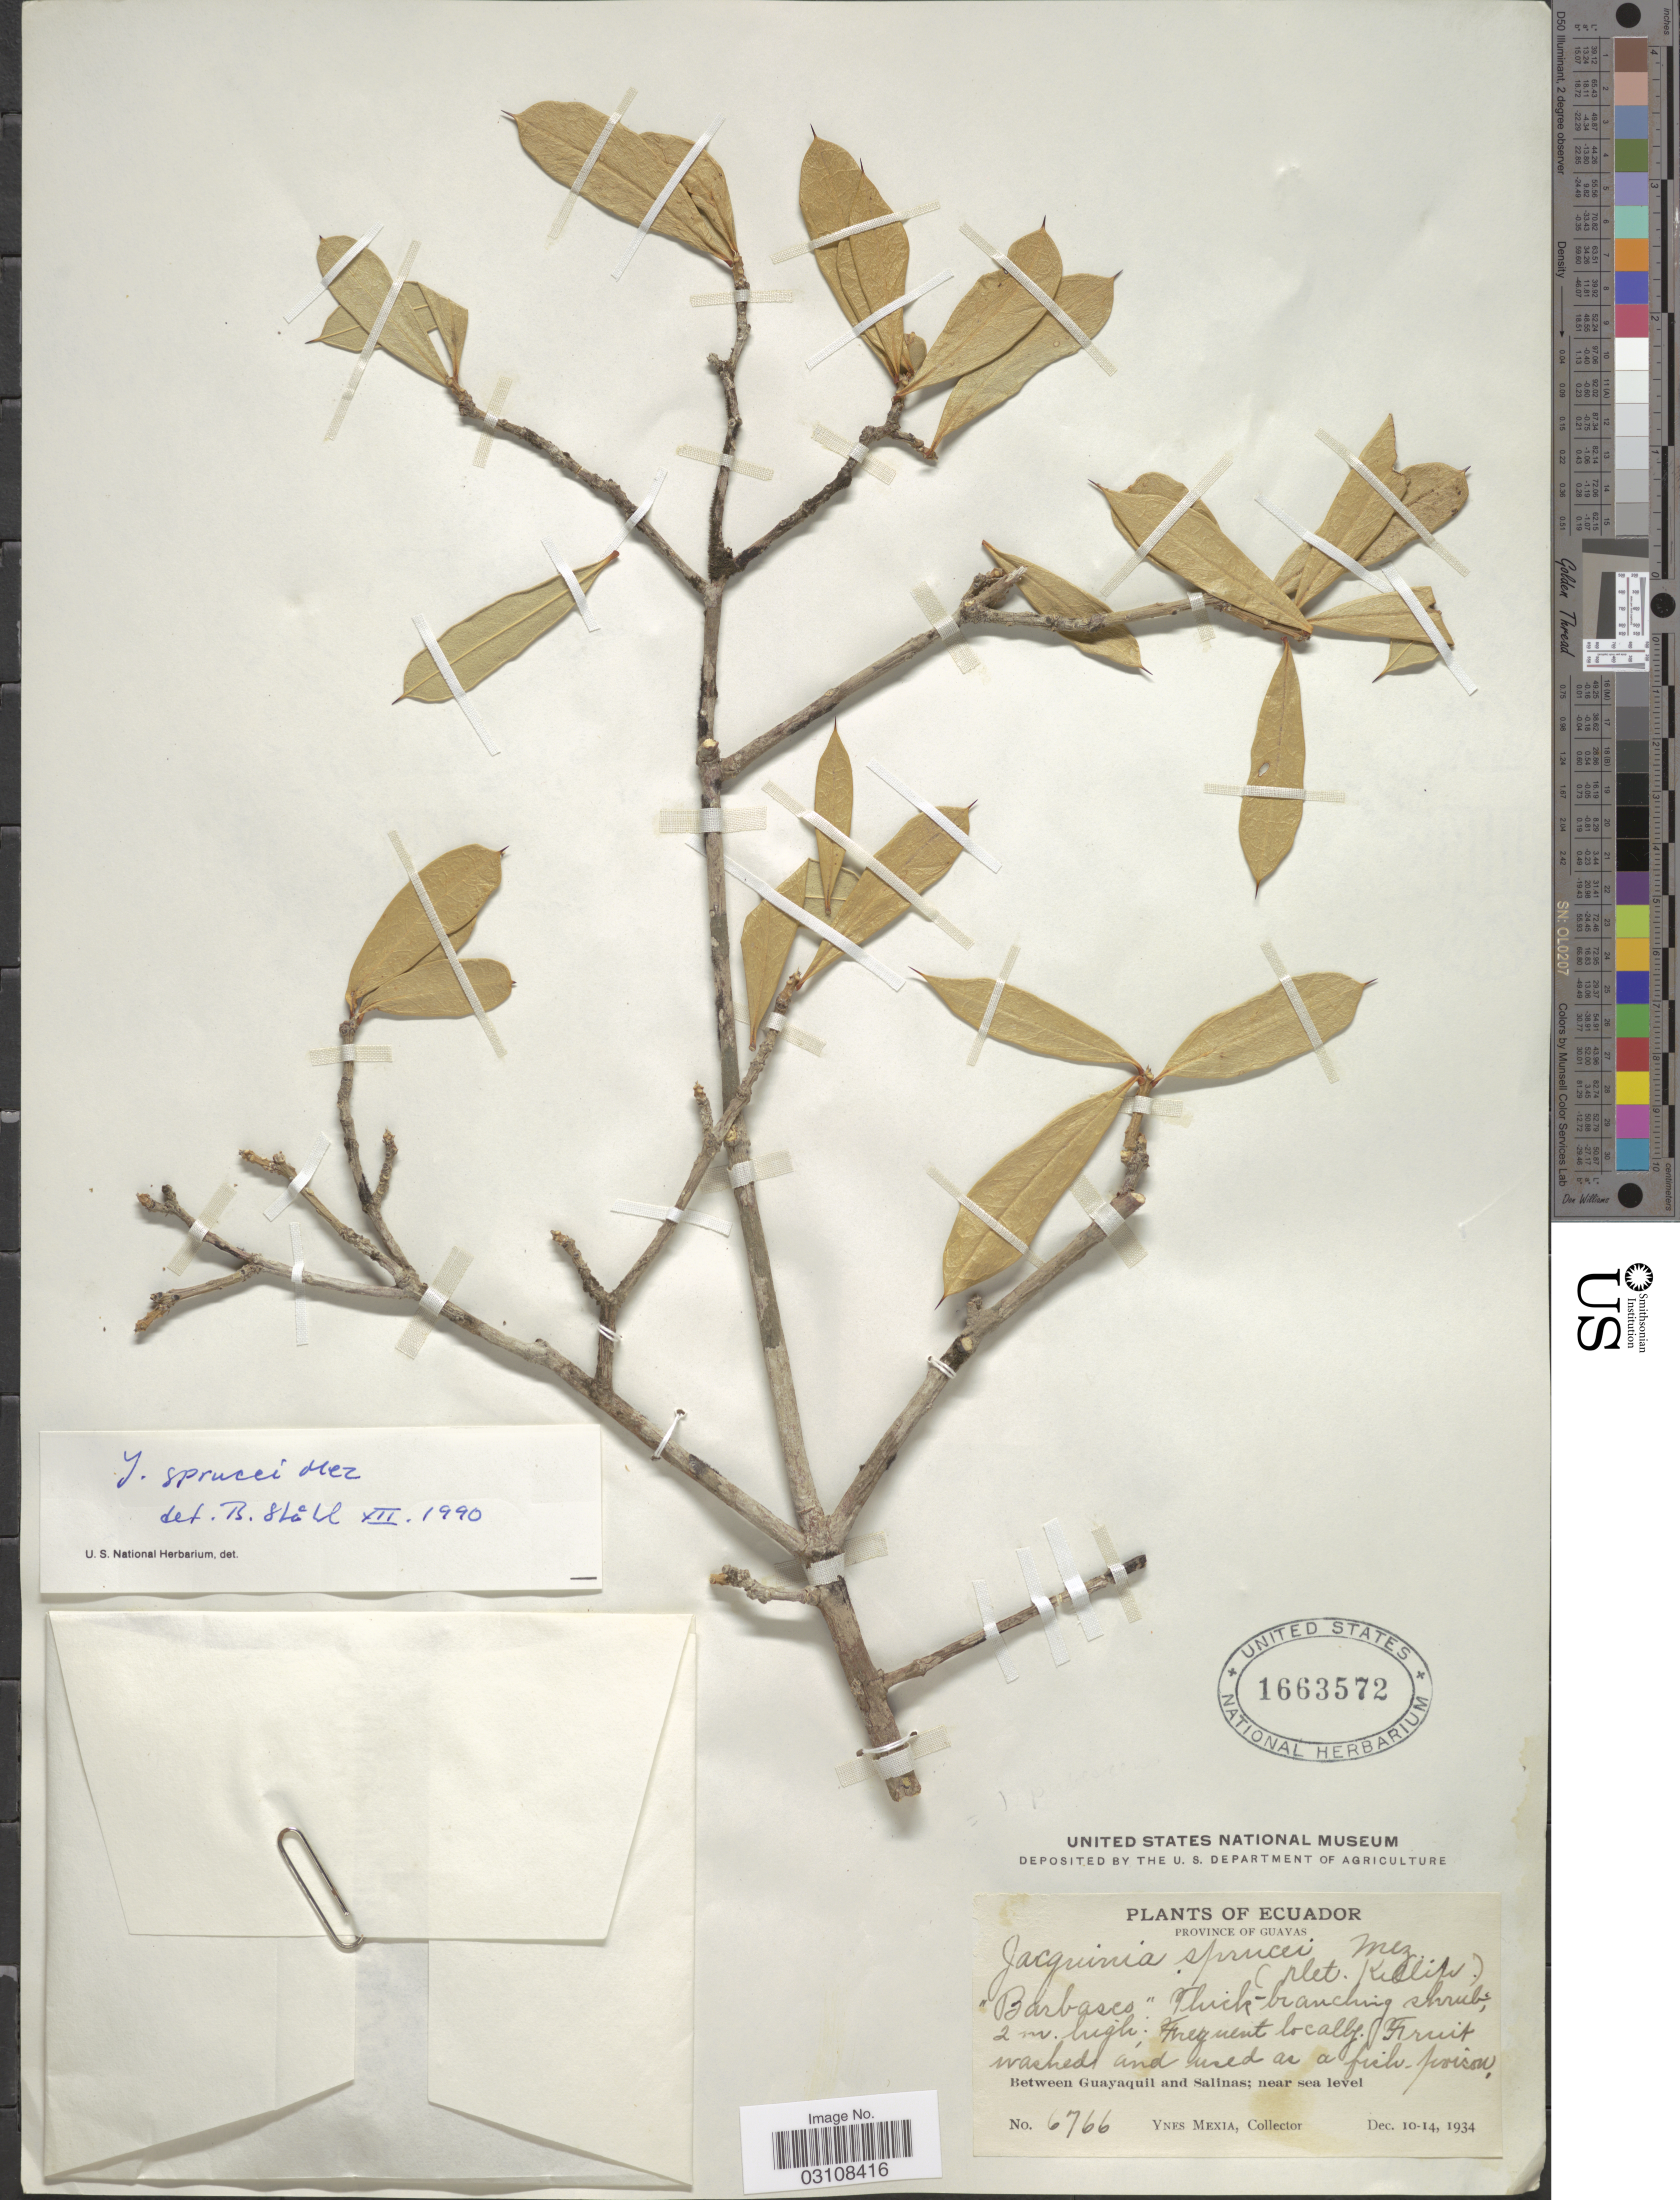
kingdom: Plantae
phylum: Tracheophyta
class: Magnoliopsida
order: Ericales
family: Primulaceae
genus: Bonellia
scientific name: Bonellia sprucei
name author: (Mez) B. Ståhl & Källersjö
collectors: Y. Mexia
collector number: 6766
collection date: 1934-12-10/1934-12-14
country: Ecuador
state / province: Guayas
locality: Between Guayaquil and Salinas.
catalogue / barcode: US 1663572